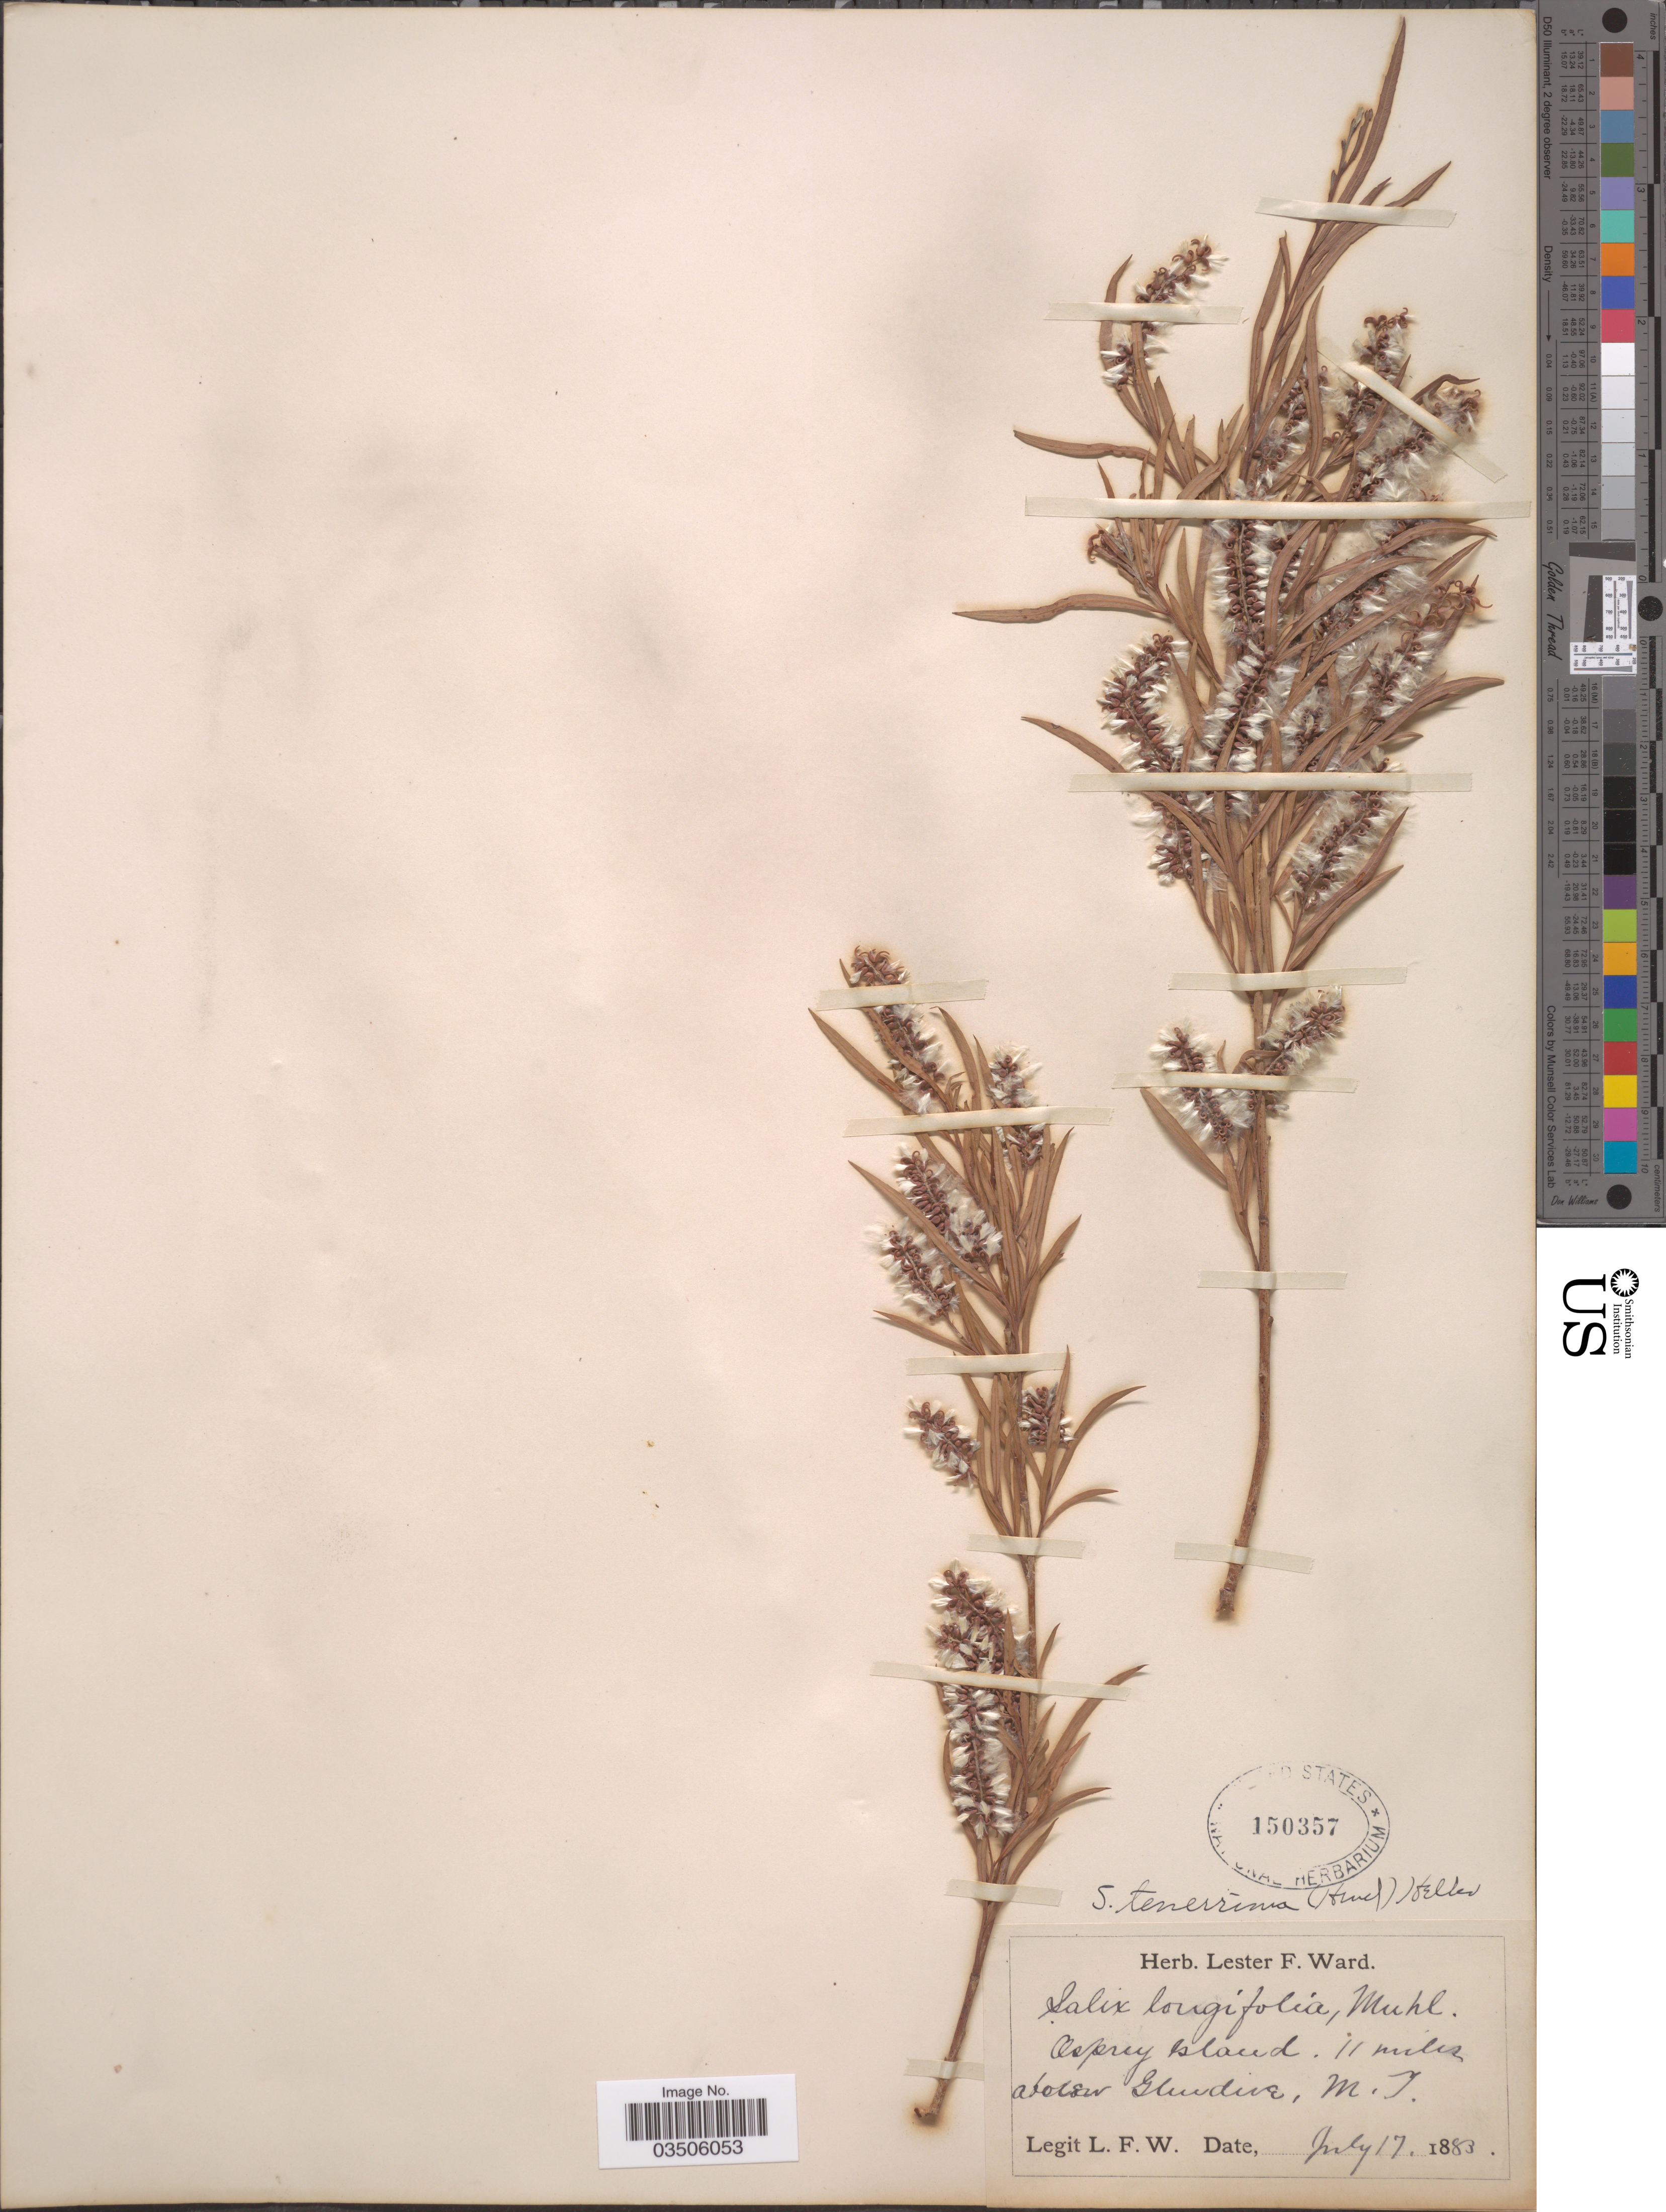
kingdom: Plantae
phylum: Tracheophyta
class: Magnoliopsida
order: Malpighiales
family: Salicaceae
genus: Salix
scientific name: Salix tenerrima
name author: (L.F. Hend.) A. Heller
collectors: L. F. Ward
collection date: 1883-07-17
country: United States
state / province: Montana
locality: Osprey Island. 11 miles above Glendive, M.T.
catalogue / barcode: US 150357